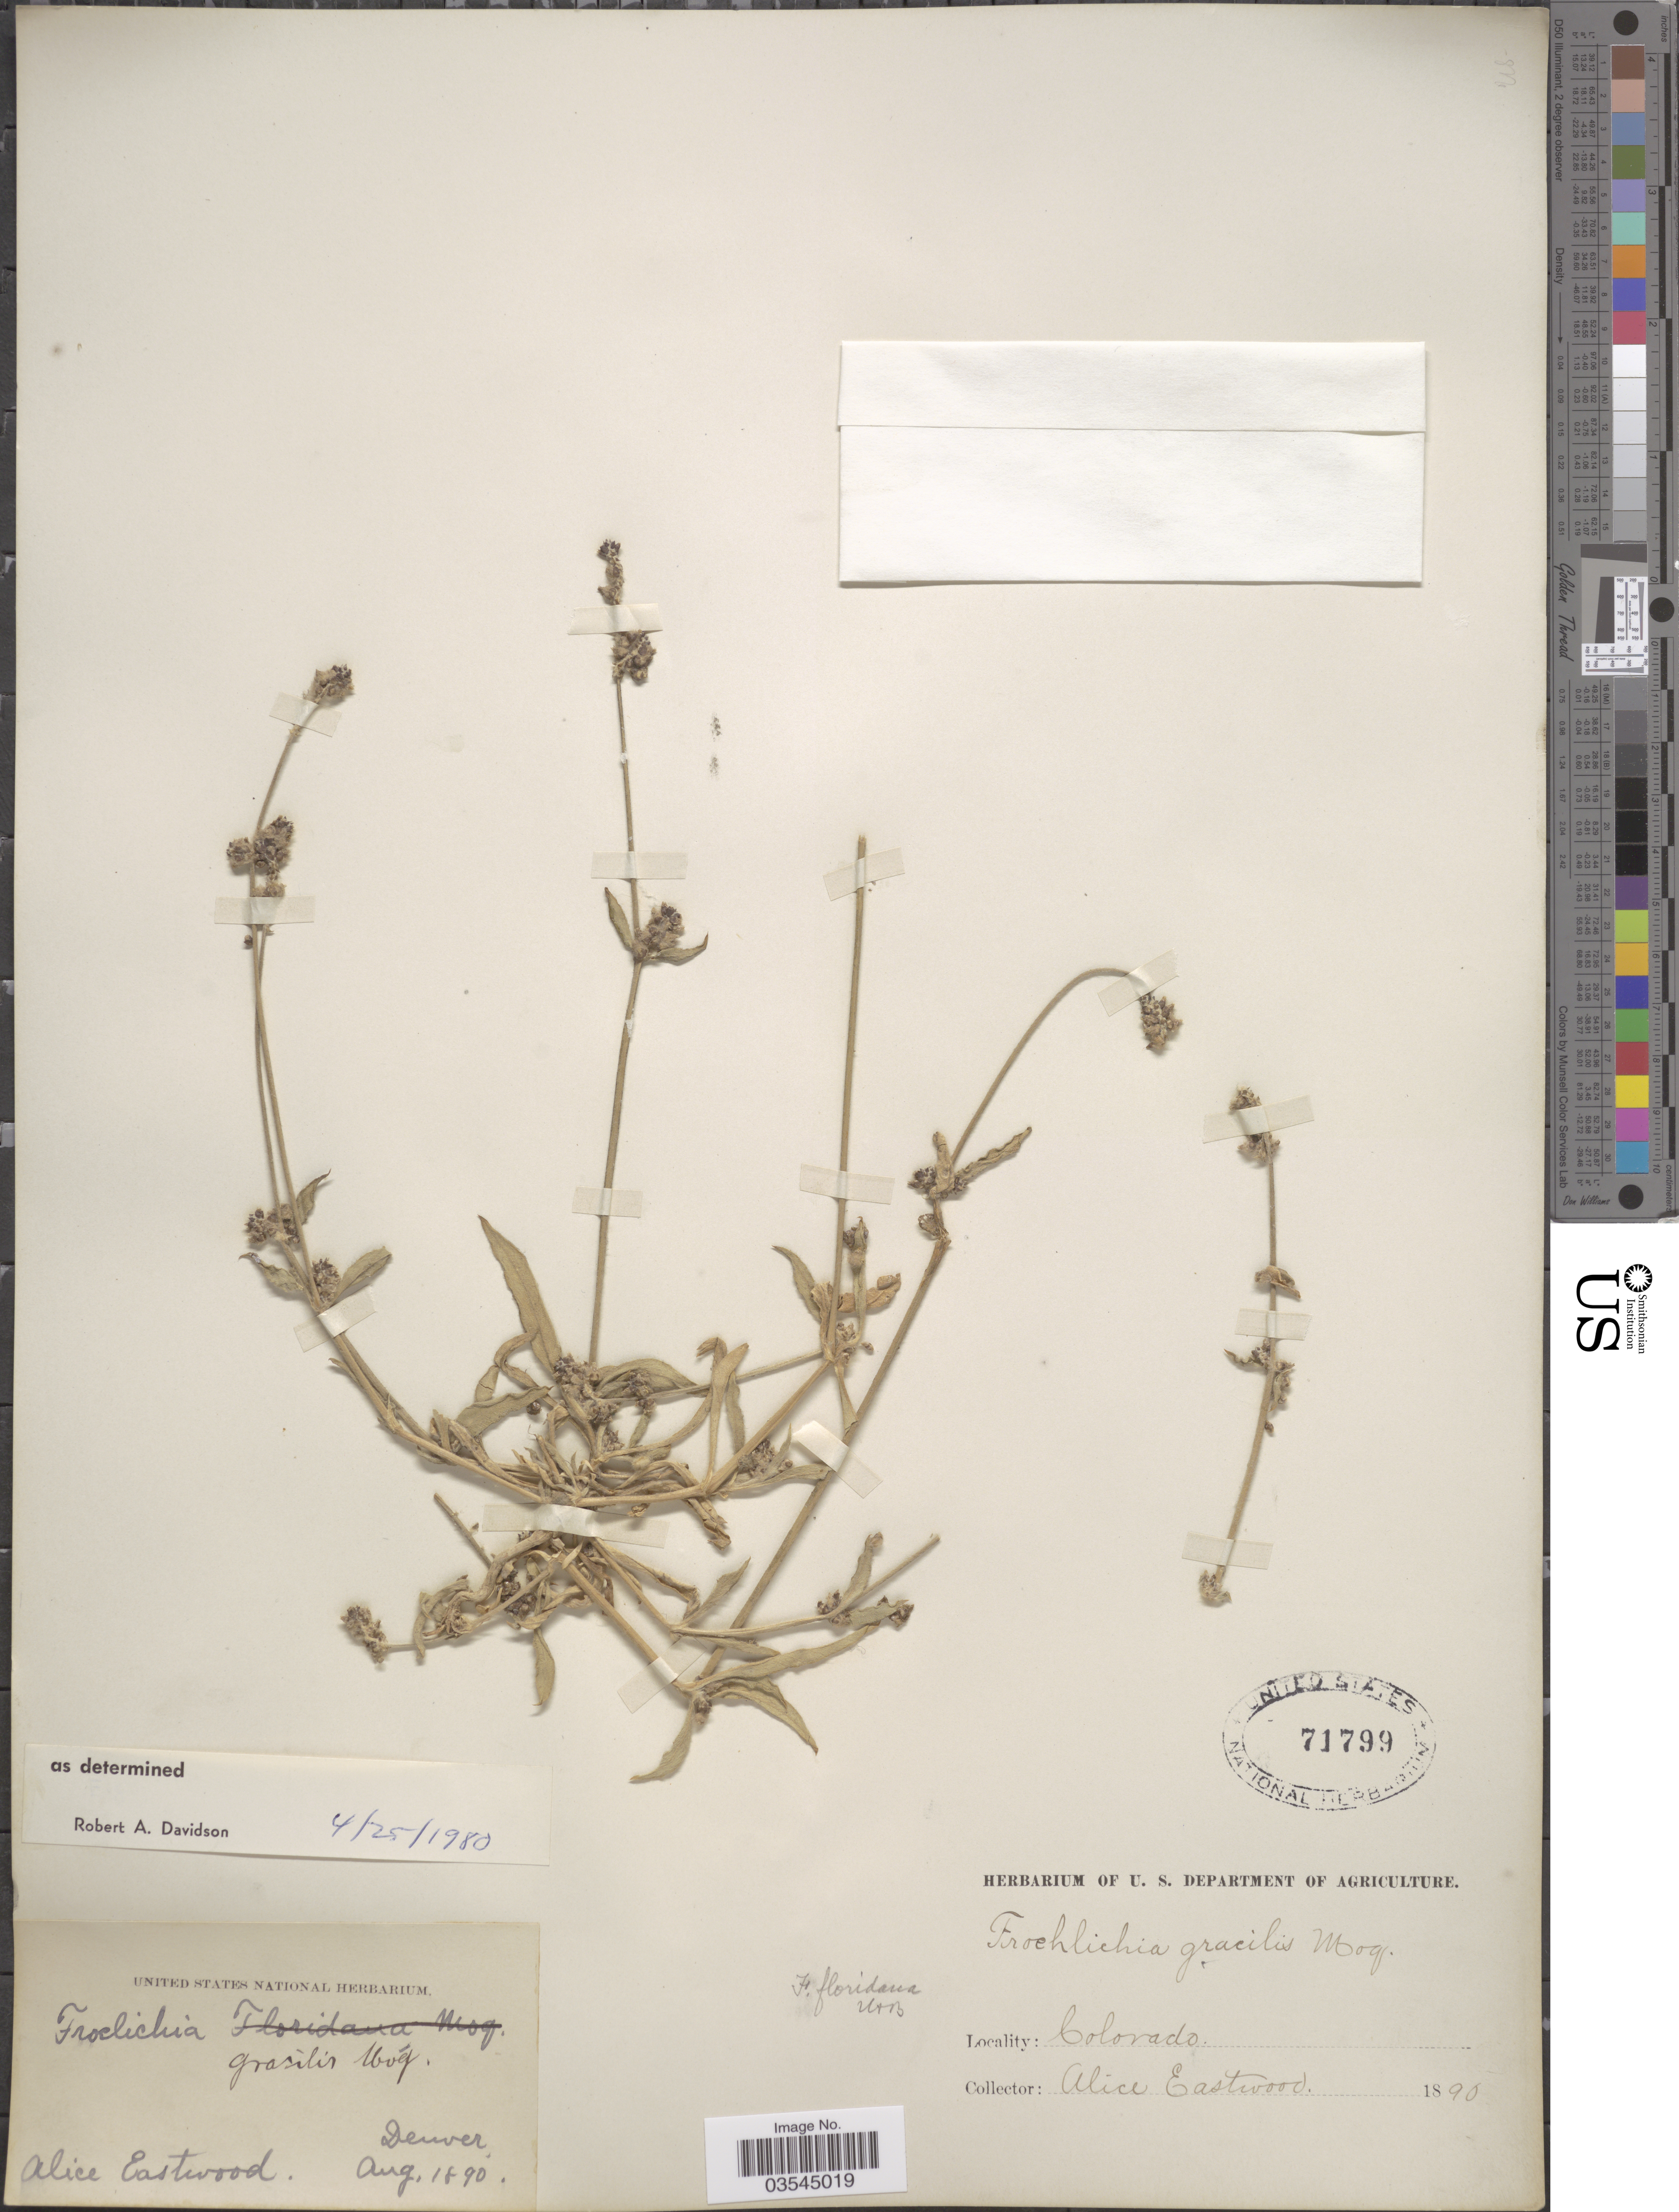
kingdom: Plantae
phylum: Tracheophyta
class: Magnoliopsida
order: Caryophyllales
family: Amaranthaceae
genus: Froelichia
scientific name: Froelichia gracilis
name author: (Hook.) Moq.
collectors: A. Eastwood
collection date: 1890-08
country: United States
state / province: Colorado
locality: Denver.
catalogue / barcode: US 71799